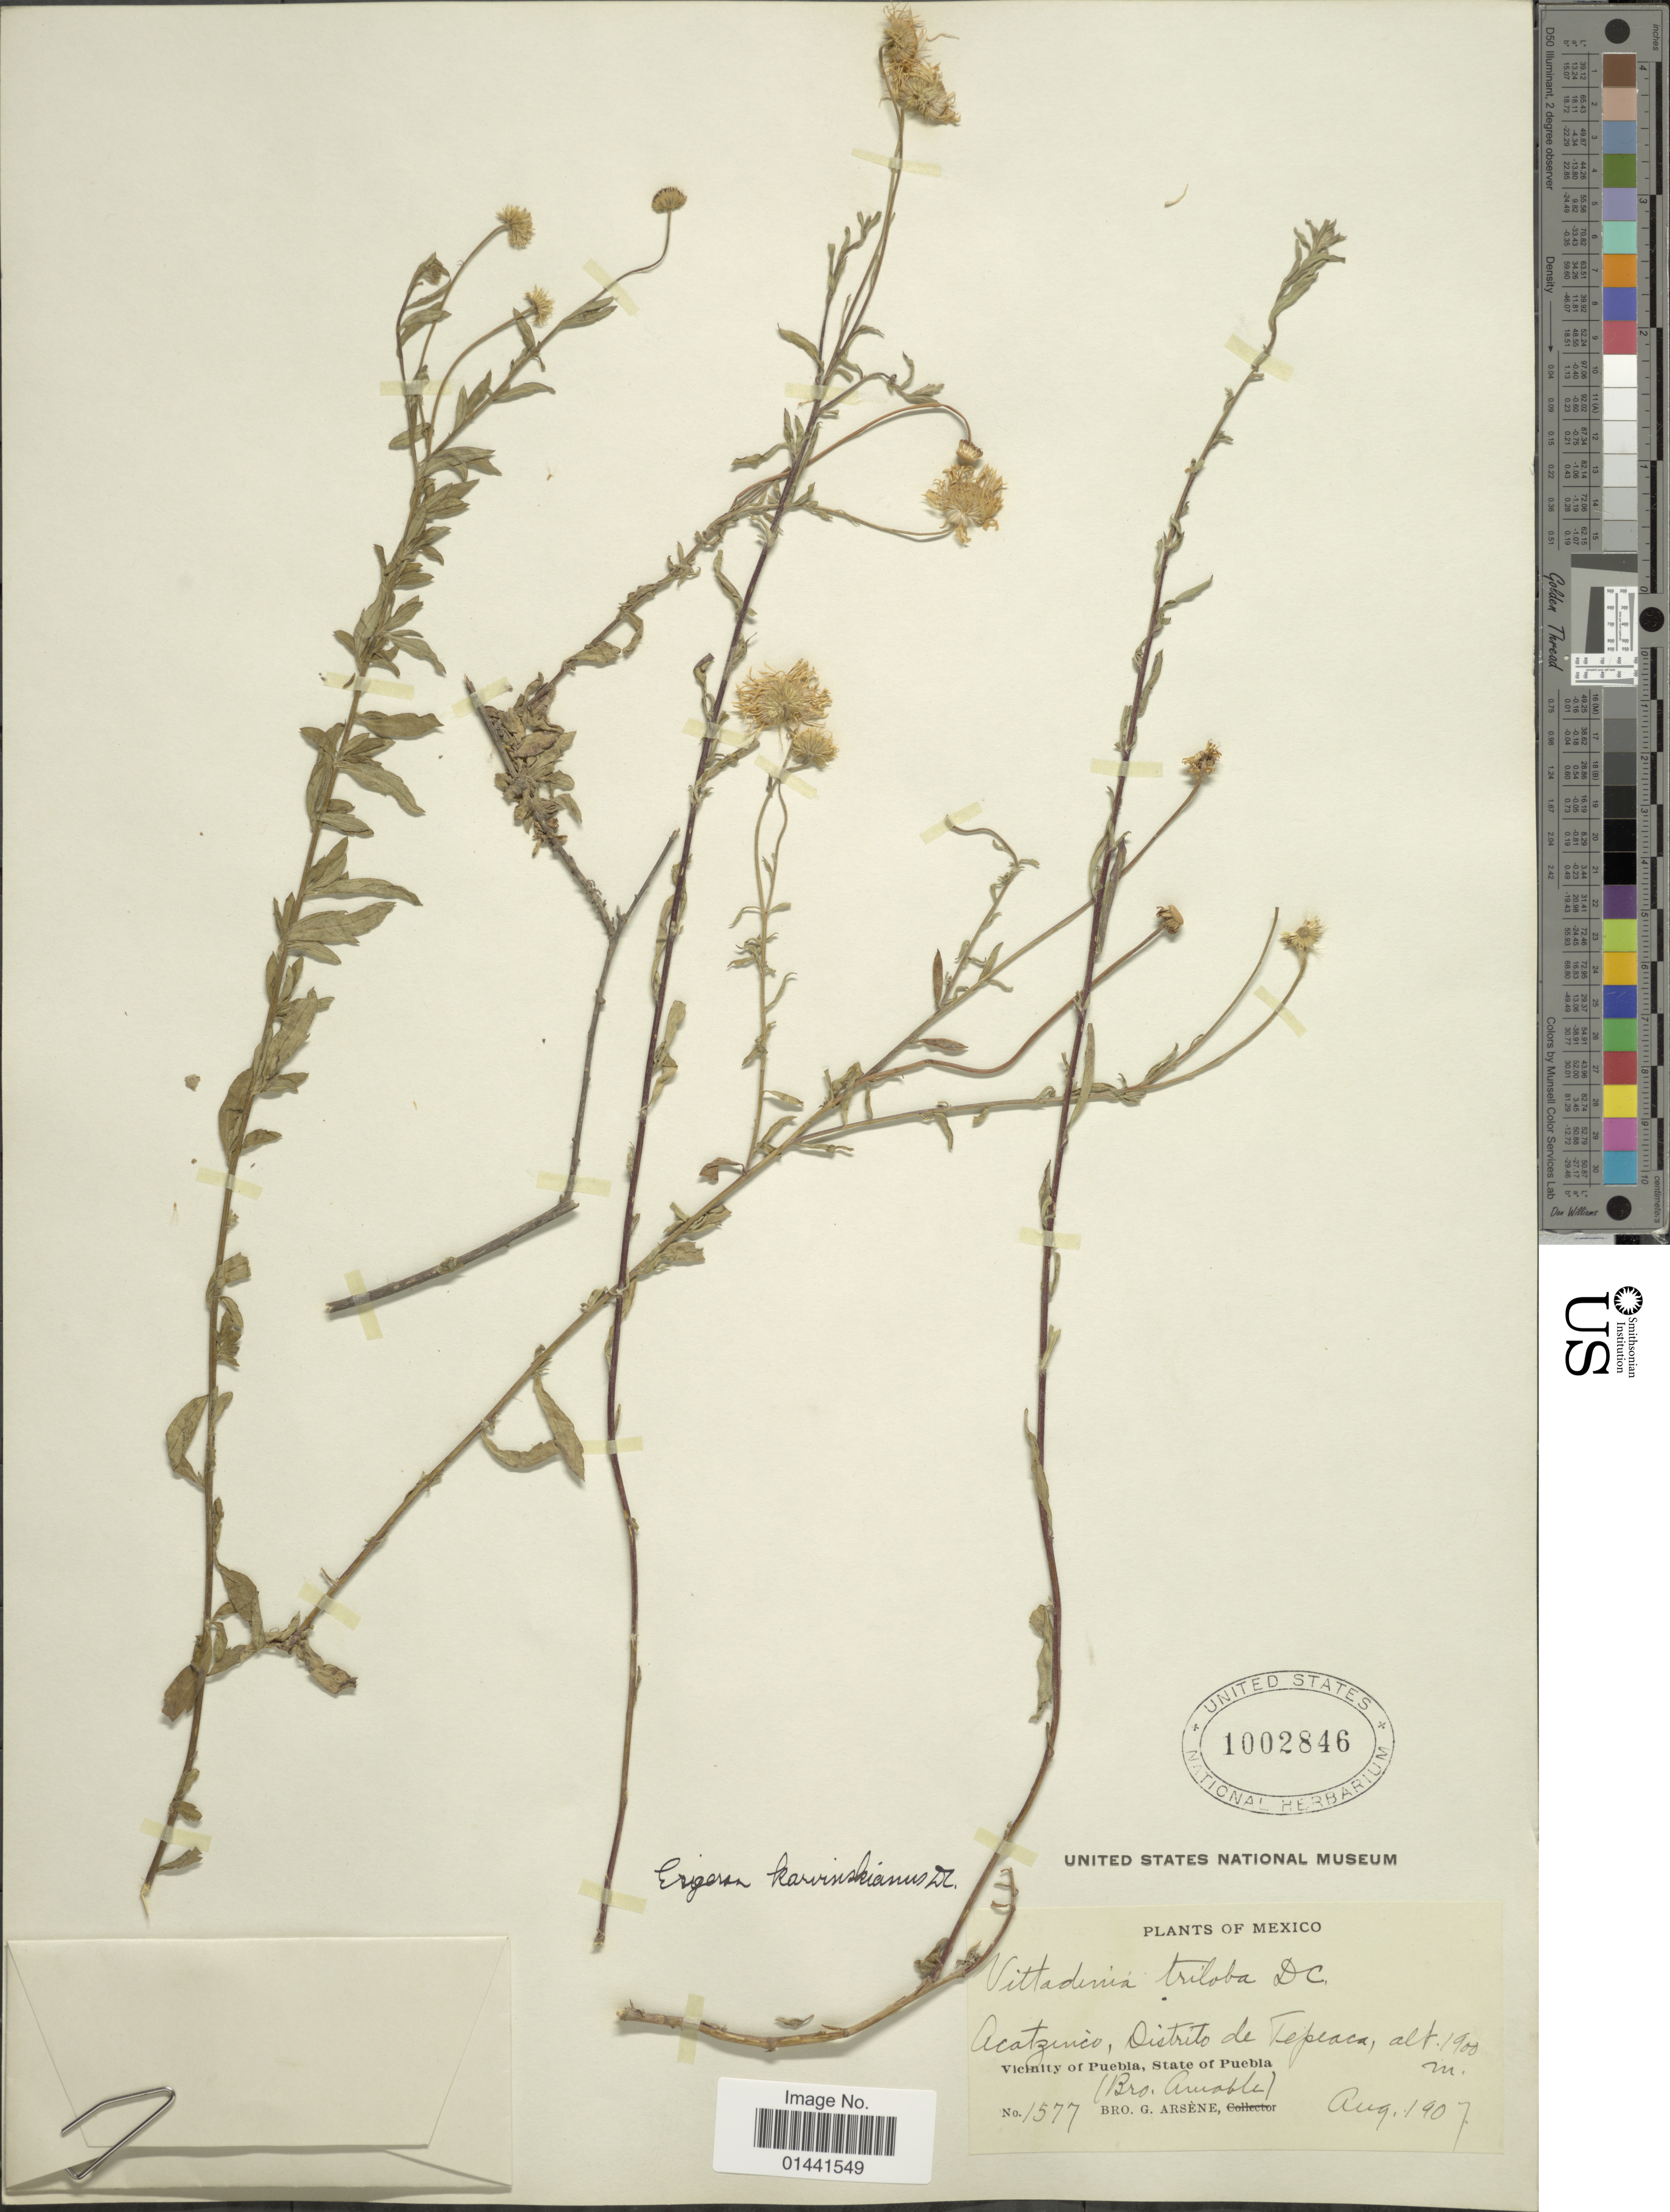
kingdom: Plantae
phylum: Tracheophyta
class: Magnoliopsida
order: Asterales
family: Asteraceae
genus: Erigeron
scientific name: Erigeron karvinskianus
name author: DC.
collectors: B. Amable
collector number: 1577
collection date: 1907-08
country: Mexico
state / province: Puebla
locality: Actazinco, Distrito de Tepeaca, Vicinity of Puebla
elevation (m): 1900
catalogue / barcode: US 1002846